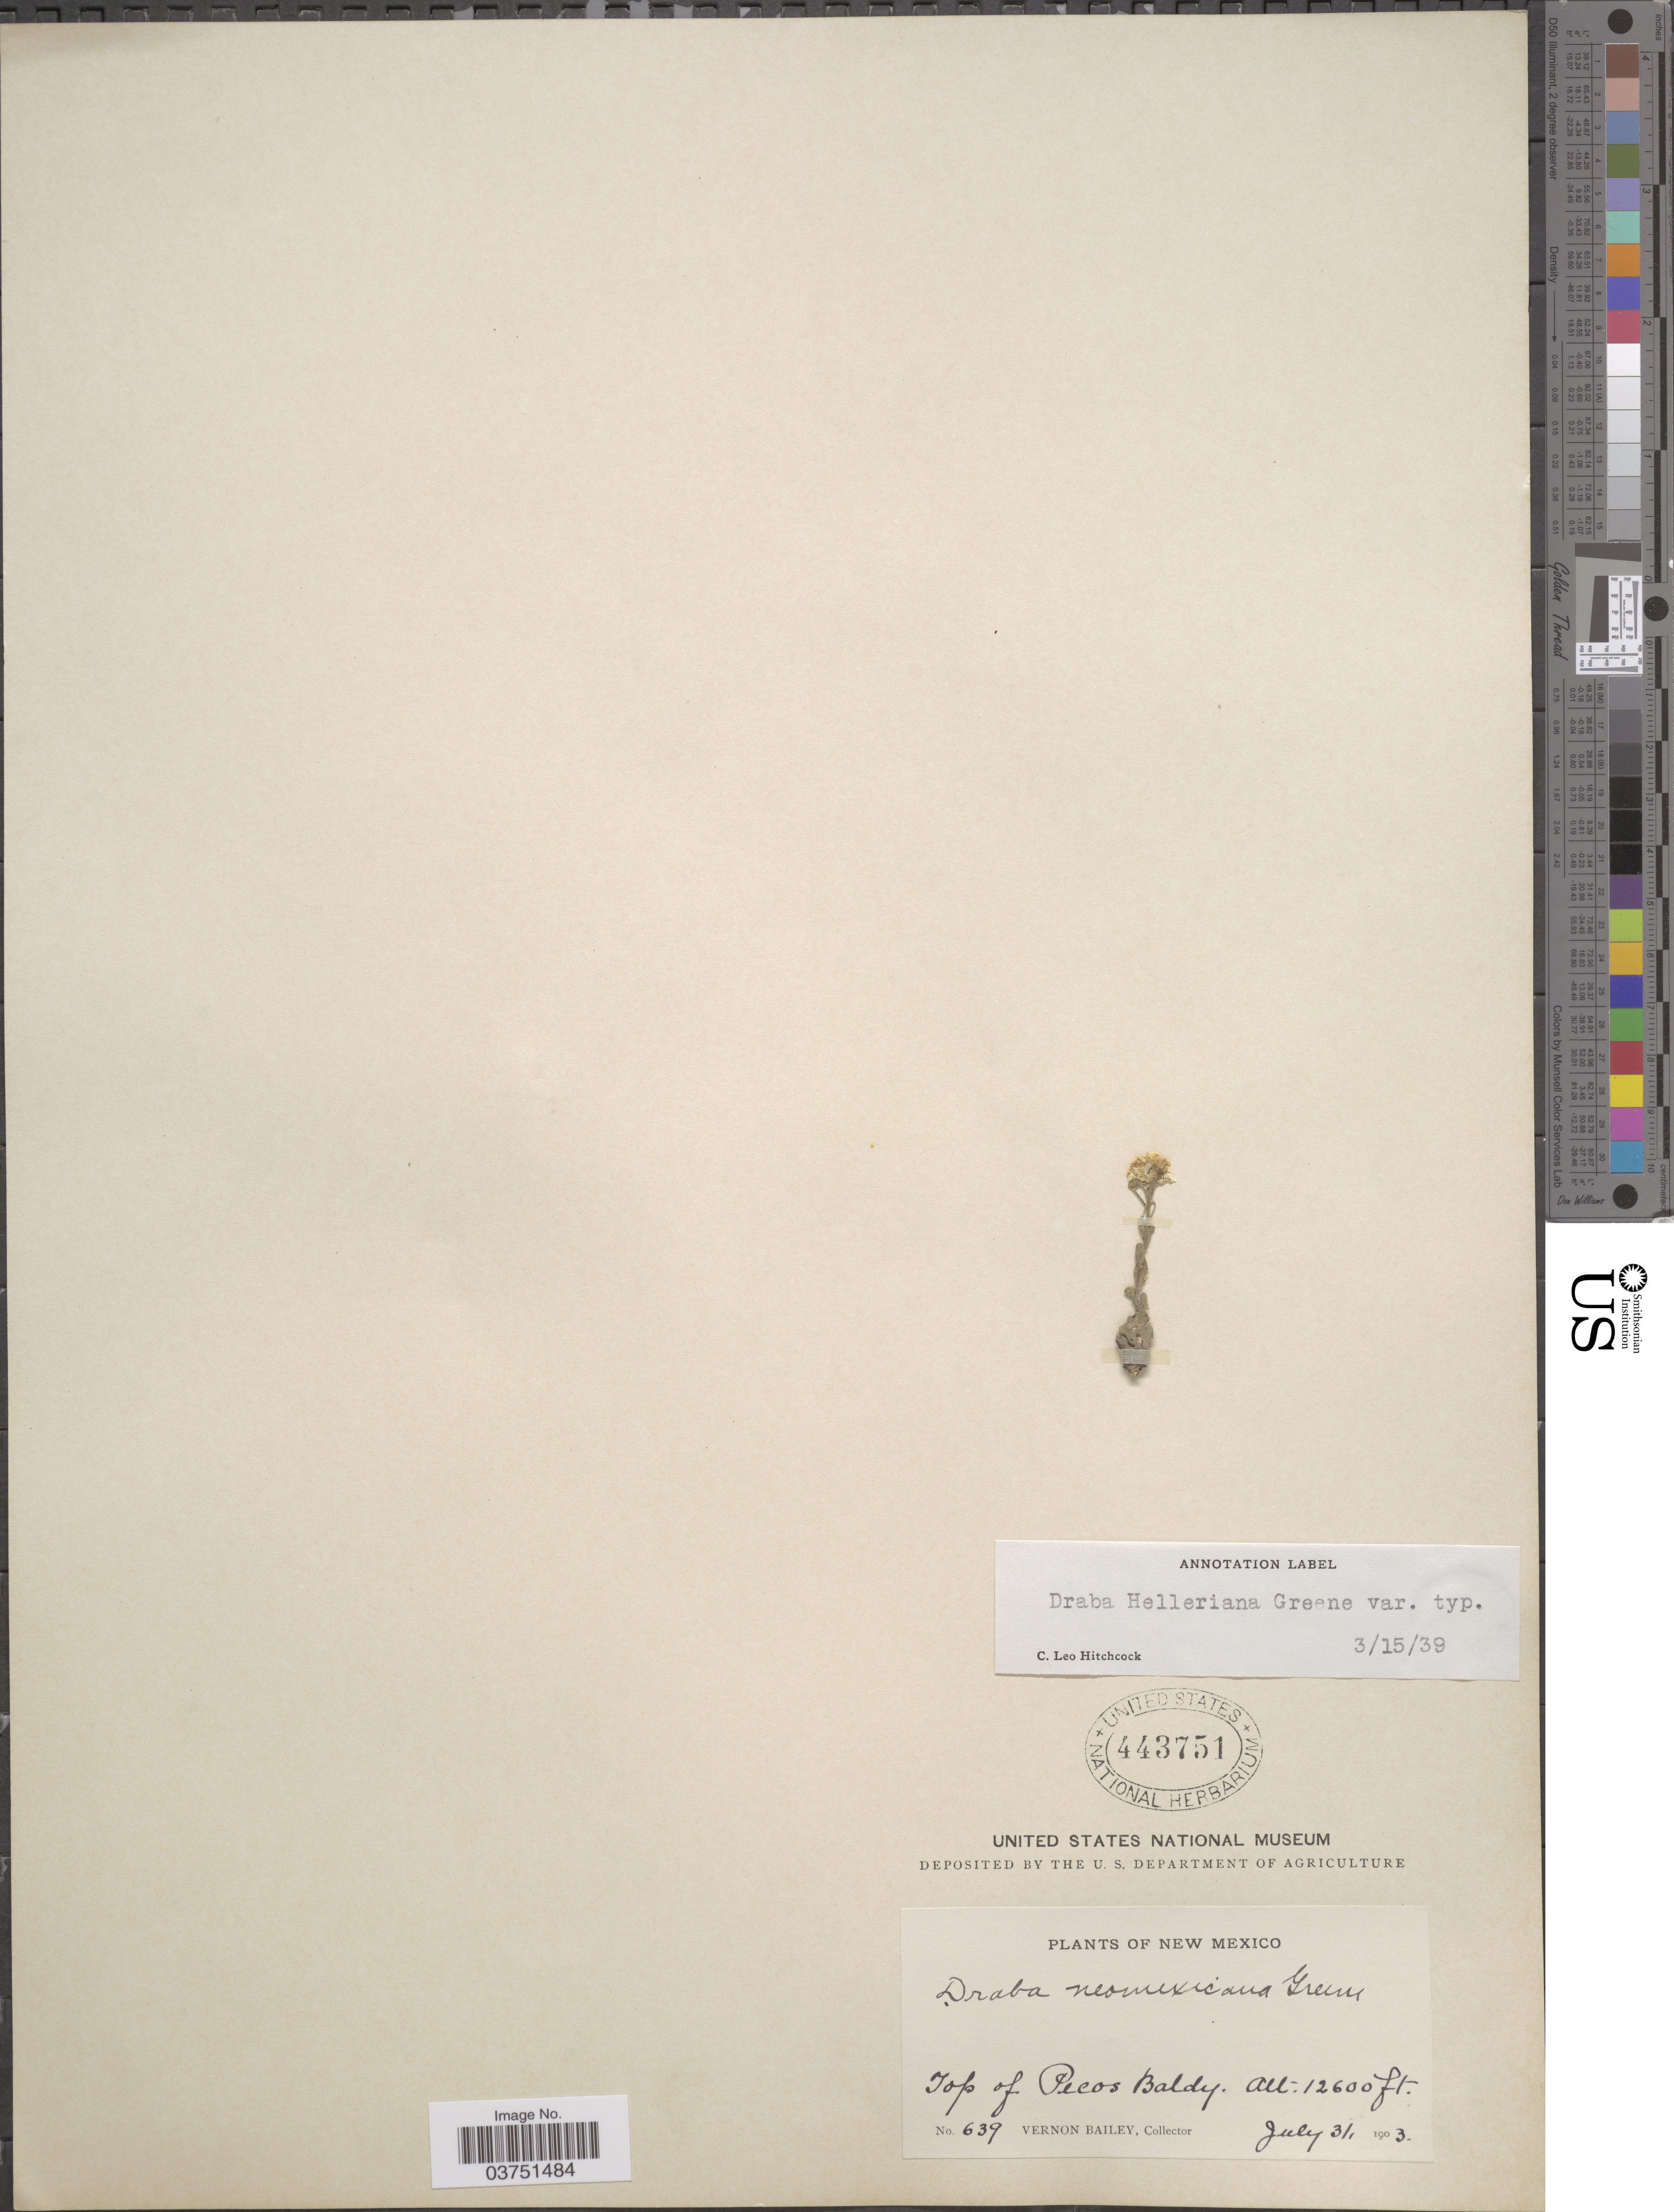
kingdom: Plantae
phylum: Tracheophyta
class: Magnoliopsida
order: Brassicales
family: Brassicaceae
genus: Draba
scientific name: Draba helleriana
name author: Greene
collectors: V. O. Bailey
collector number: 639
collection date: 1903-07-31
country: United States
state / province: New Mexico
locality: Top of Pecos Baldy.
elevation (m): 3840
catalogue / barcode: US 443751